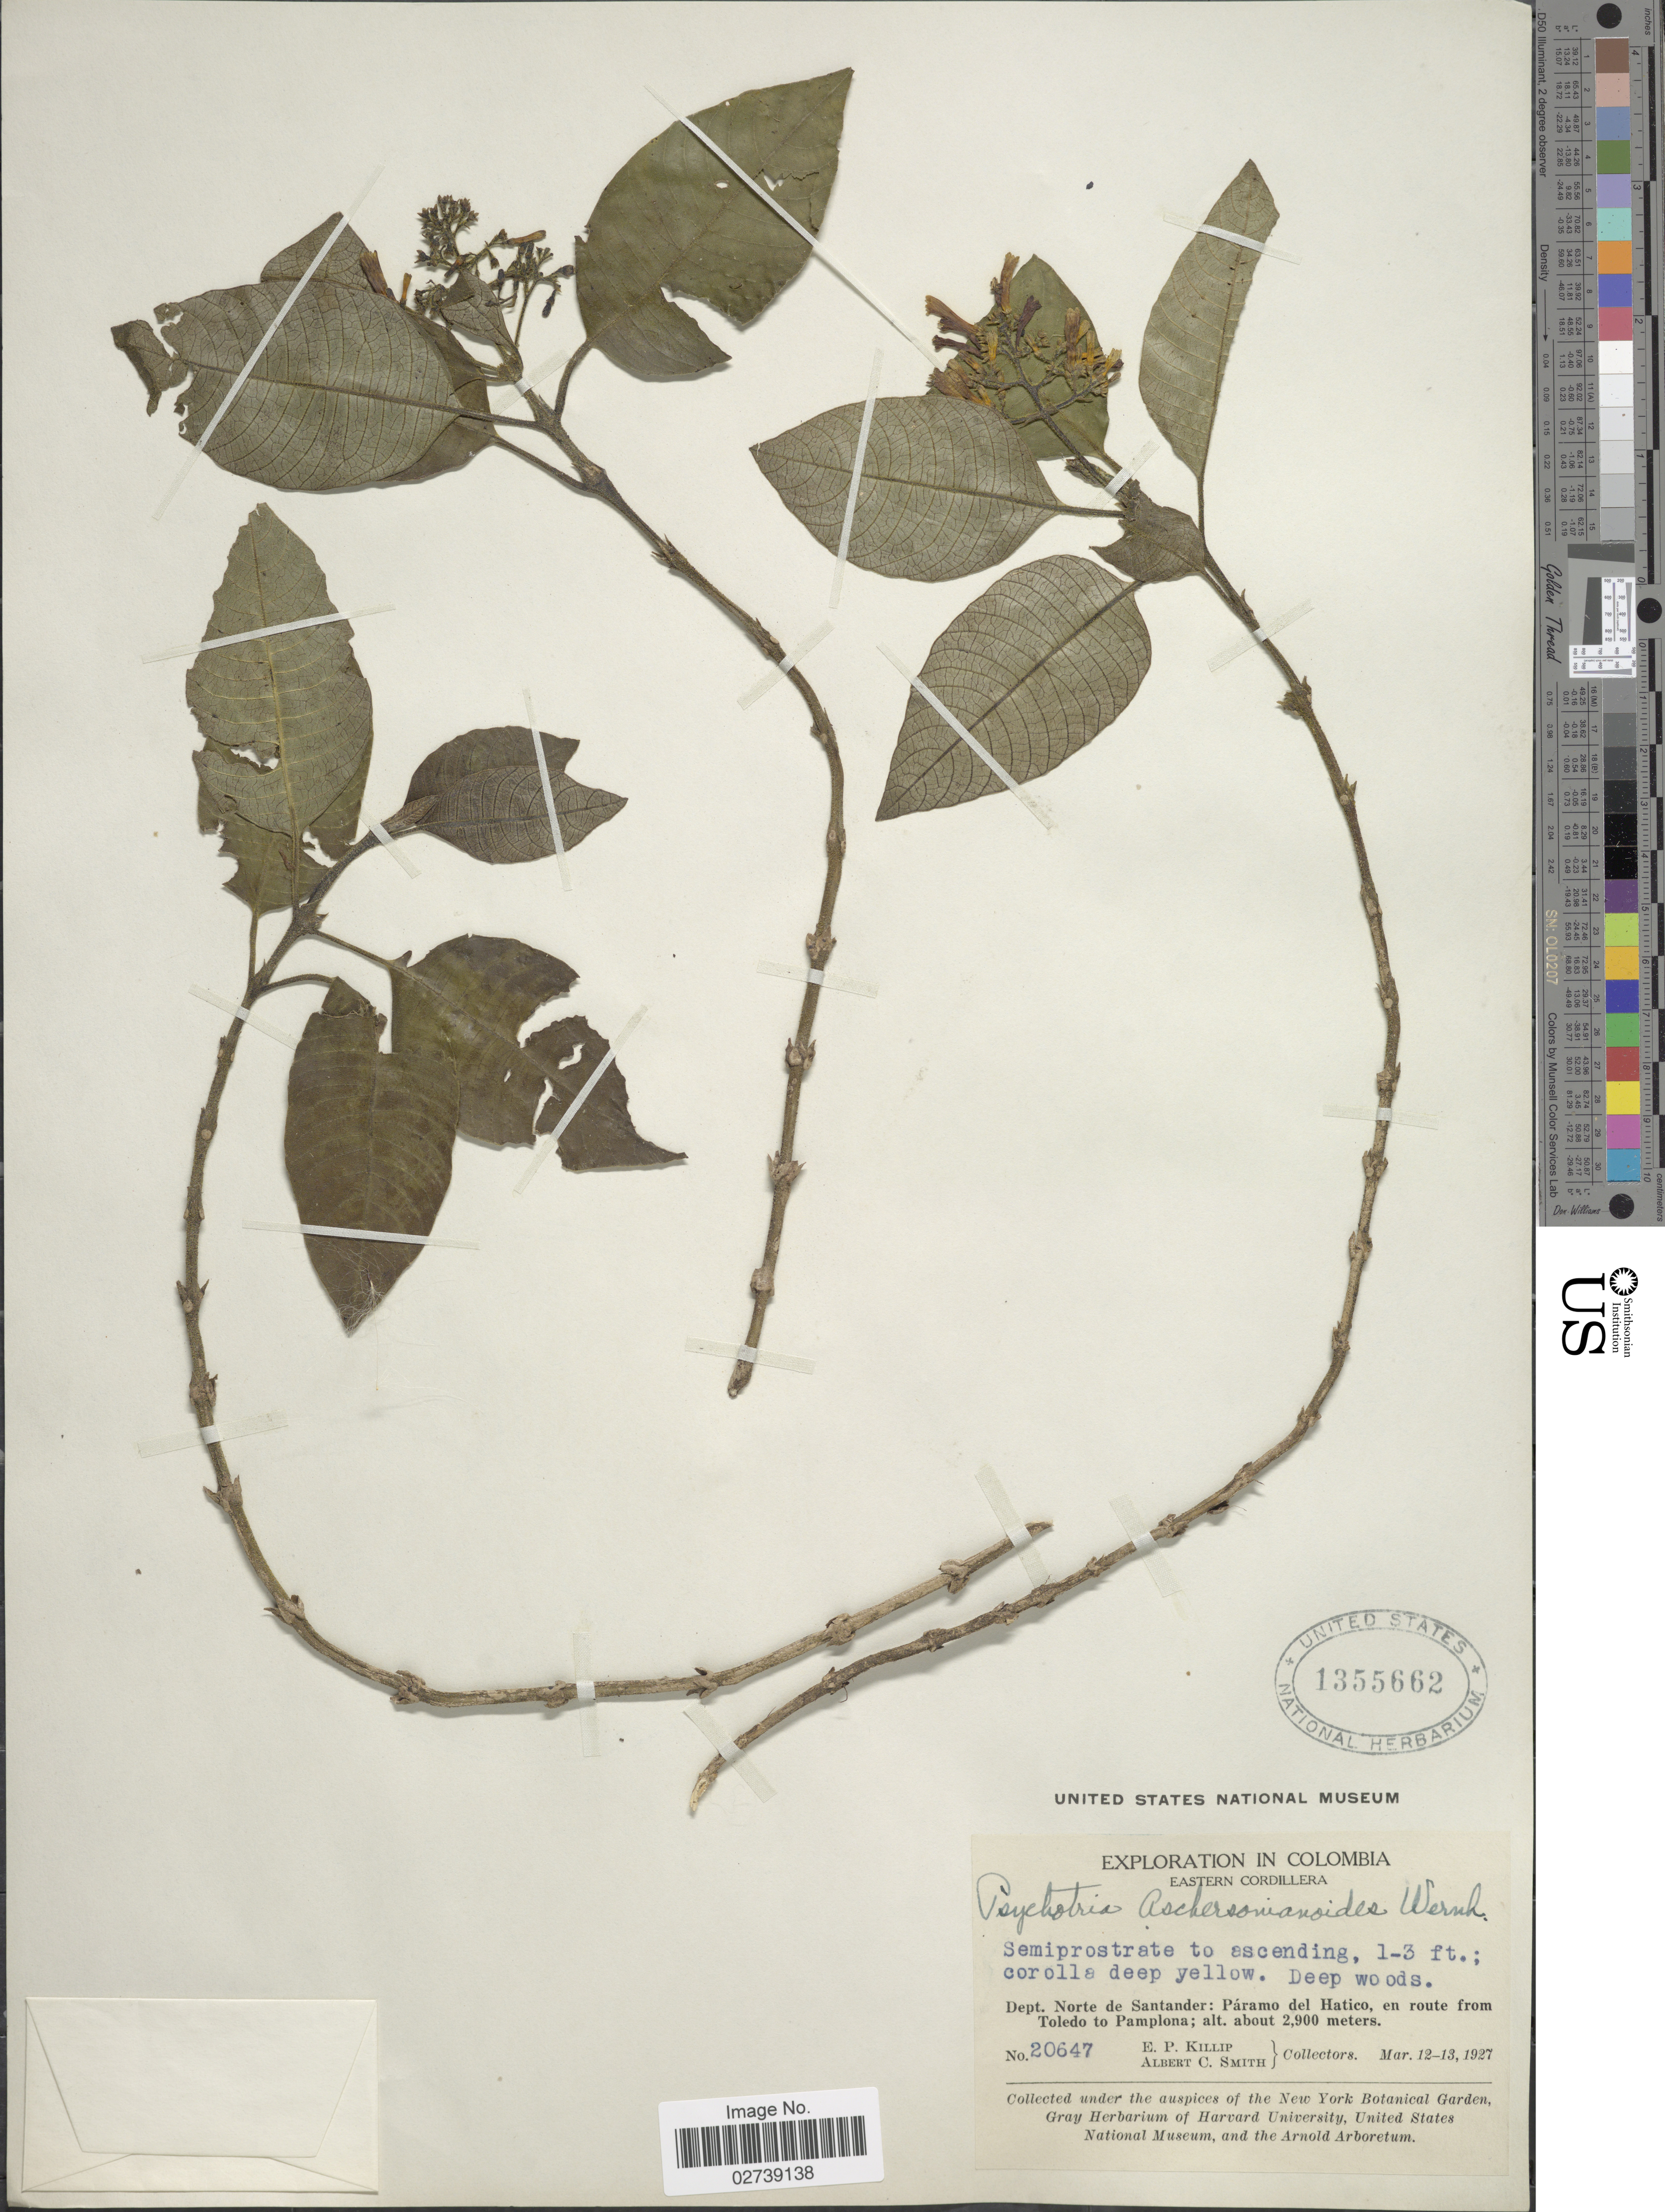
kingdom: Plantae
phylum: Tracheophyta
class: Magnoliopsida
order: Gentianales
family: Rubiaceae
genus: Palicourea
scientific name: Palicourea aschersonianoides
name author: Steyerm.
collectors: E. P. Killip & A. C. Smith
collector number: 20647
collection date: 1927-03-12/1927-03-13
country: Colombia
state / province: Norte de Santander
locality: Eastern Cordillera. Dept. Norte de Santander: Páramo del Hatico, en route from Toledo to Pamplona.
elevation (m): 2900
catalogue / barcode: US 1355662